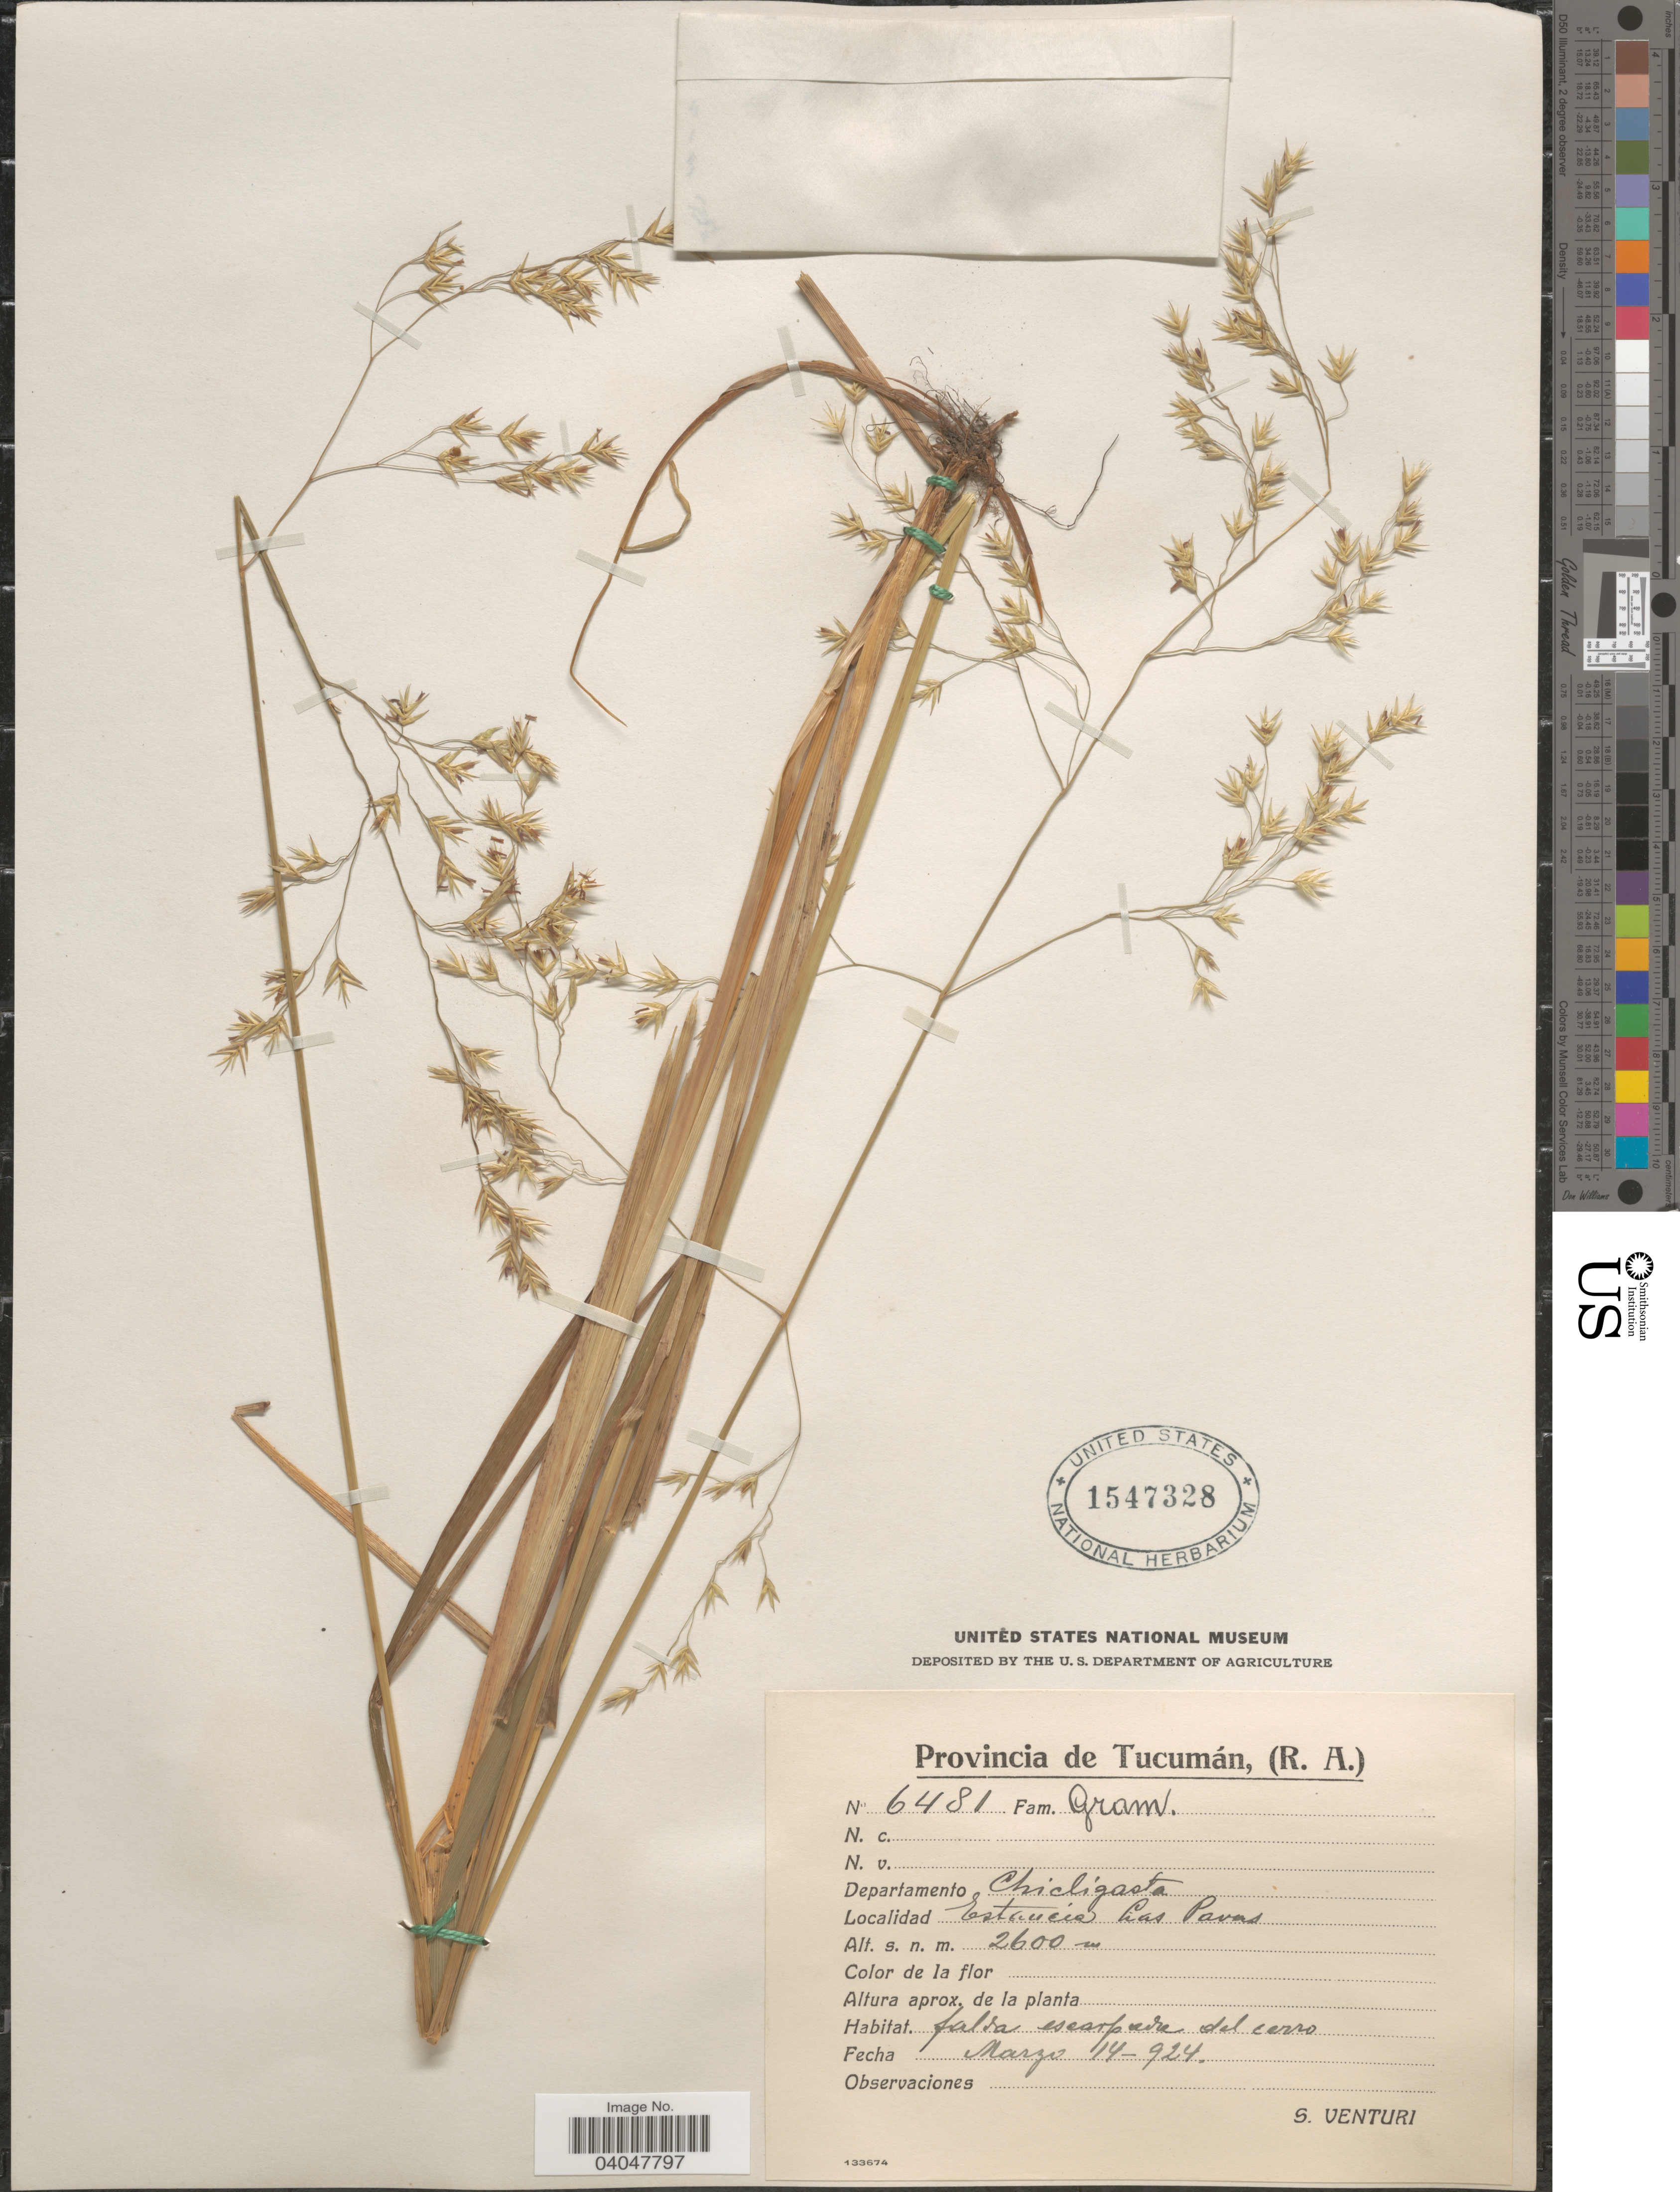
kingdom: Plantae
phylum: Tracheophyta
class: Liliopsida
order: Poales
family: Poaceae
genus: Festuca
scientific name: Festuca hieronymi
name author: Hack.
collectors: S. Venturi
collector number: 6481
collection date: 1924-03-14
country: Argentina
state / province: Tucuman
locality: Departamento Chicligasta. Estancia Las Pavas.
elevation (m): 2600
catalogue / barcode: US 1547328